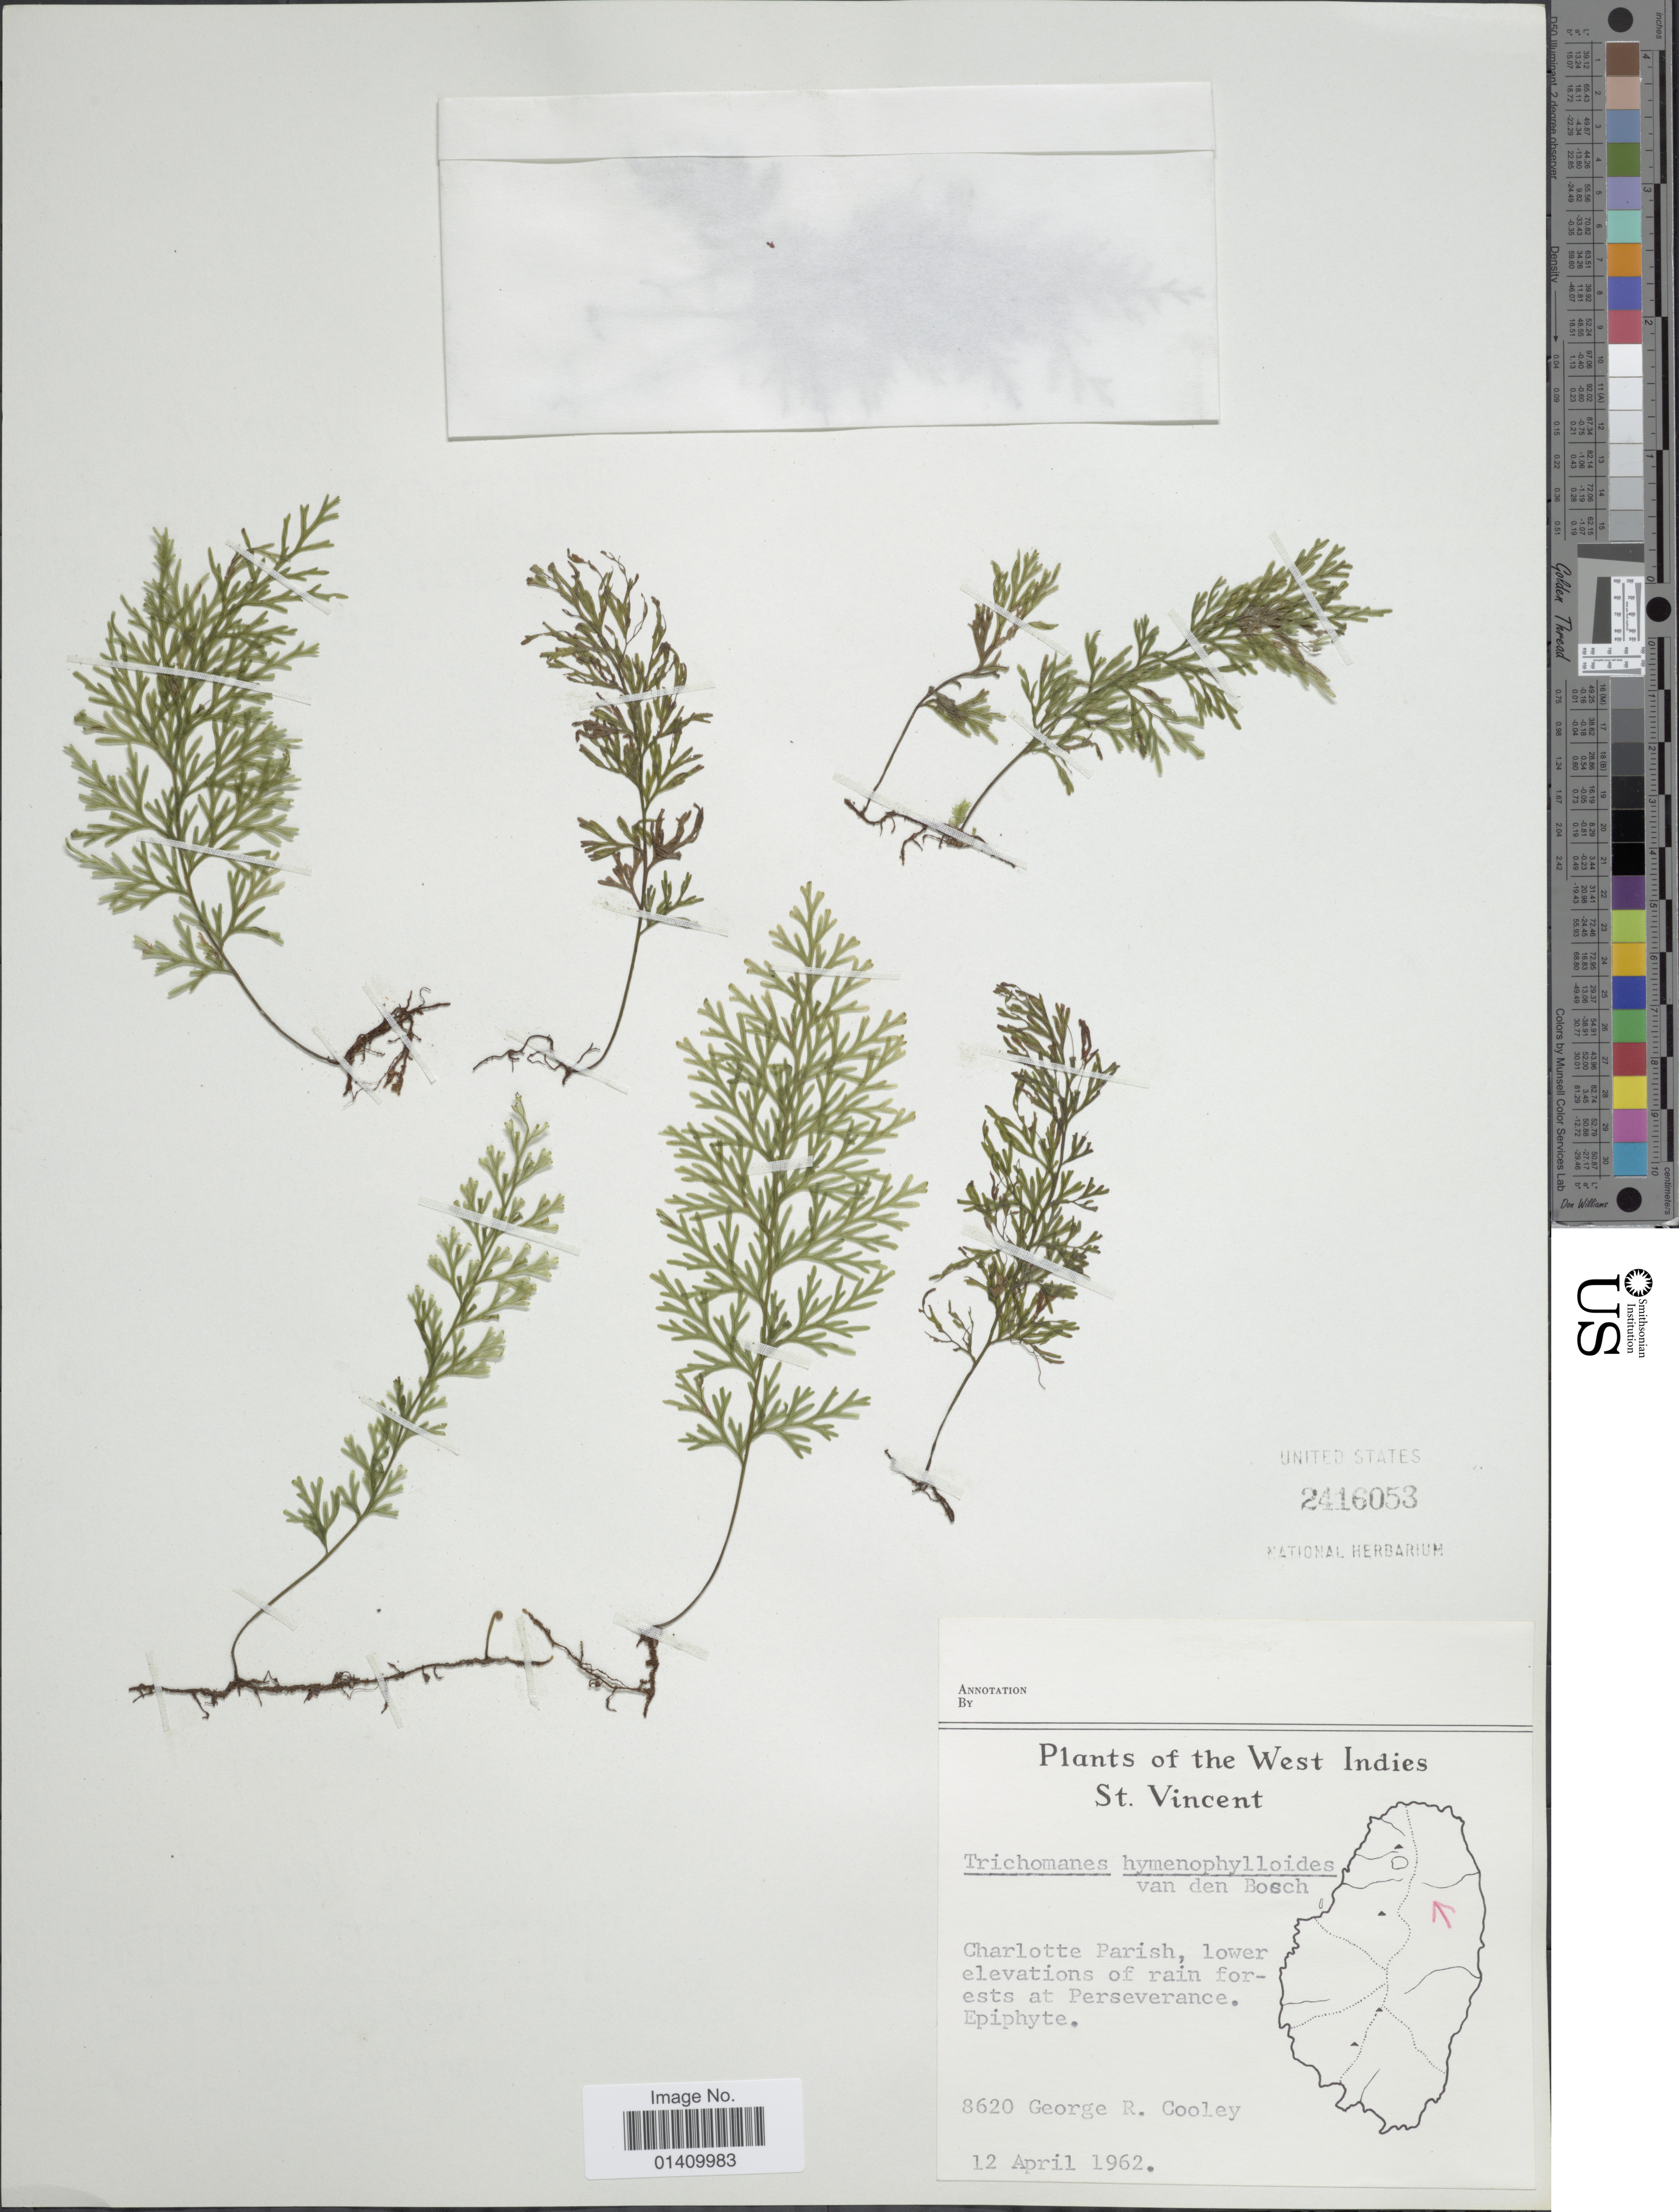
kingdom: Plantae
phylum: Tracheophyta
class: Polypodiopsida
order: Hymenophyllales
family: Hymenophyllaceae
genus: Polyphlebium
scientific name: Polyphlebium hymenophylloides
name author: (Bosch) Ebihara & Dubuisson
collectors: G. R. Cooley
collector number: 8620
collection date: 1962-04-12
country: St. Vincent - Grenadines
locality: West Indies St. Vincent Charlotte Parish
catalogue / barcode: US 2416053